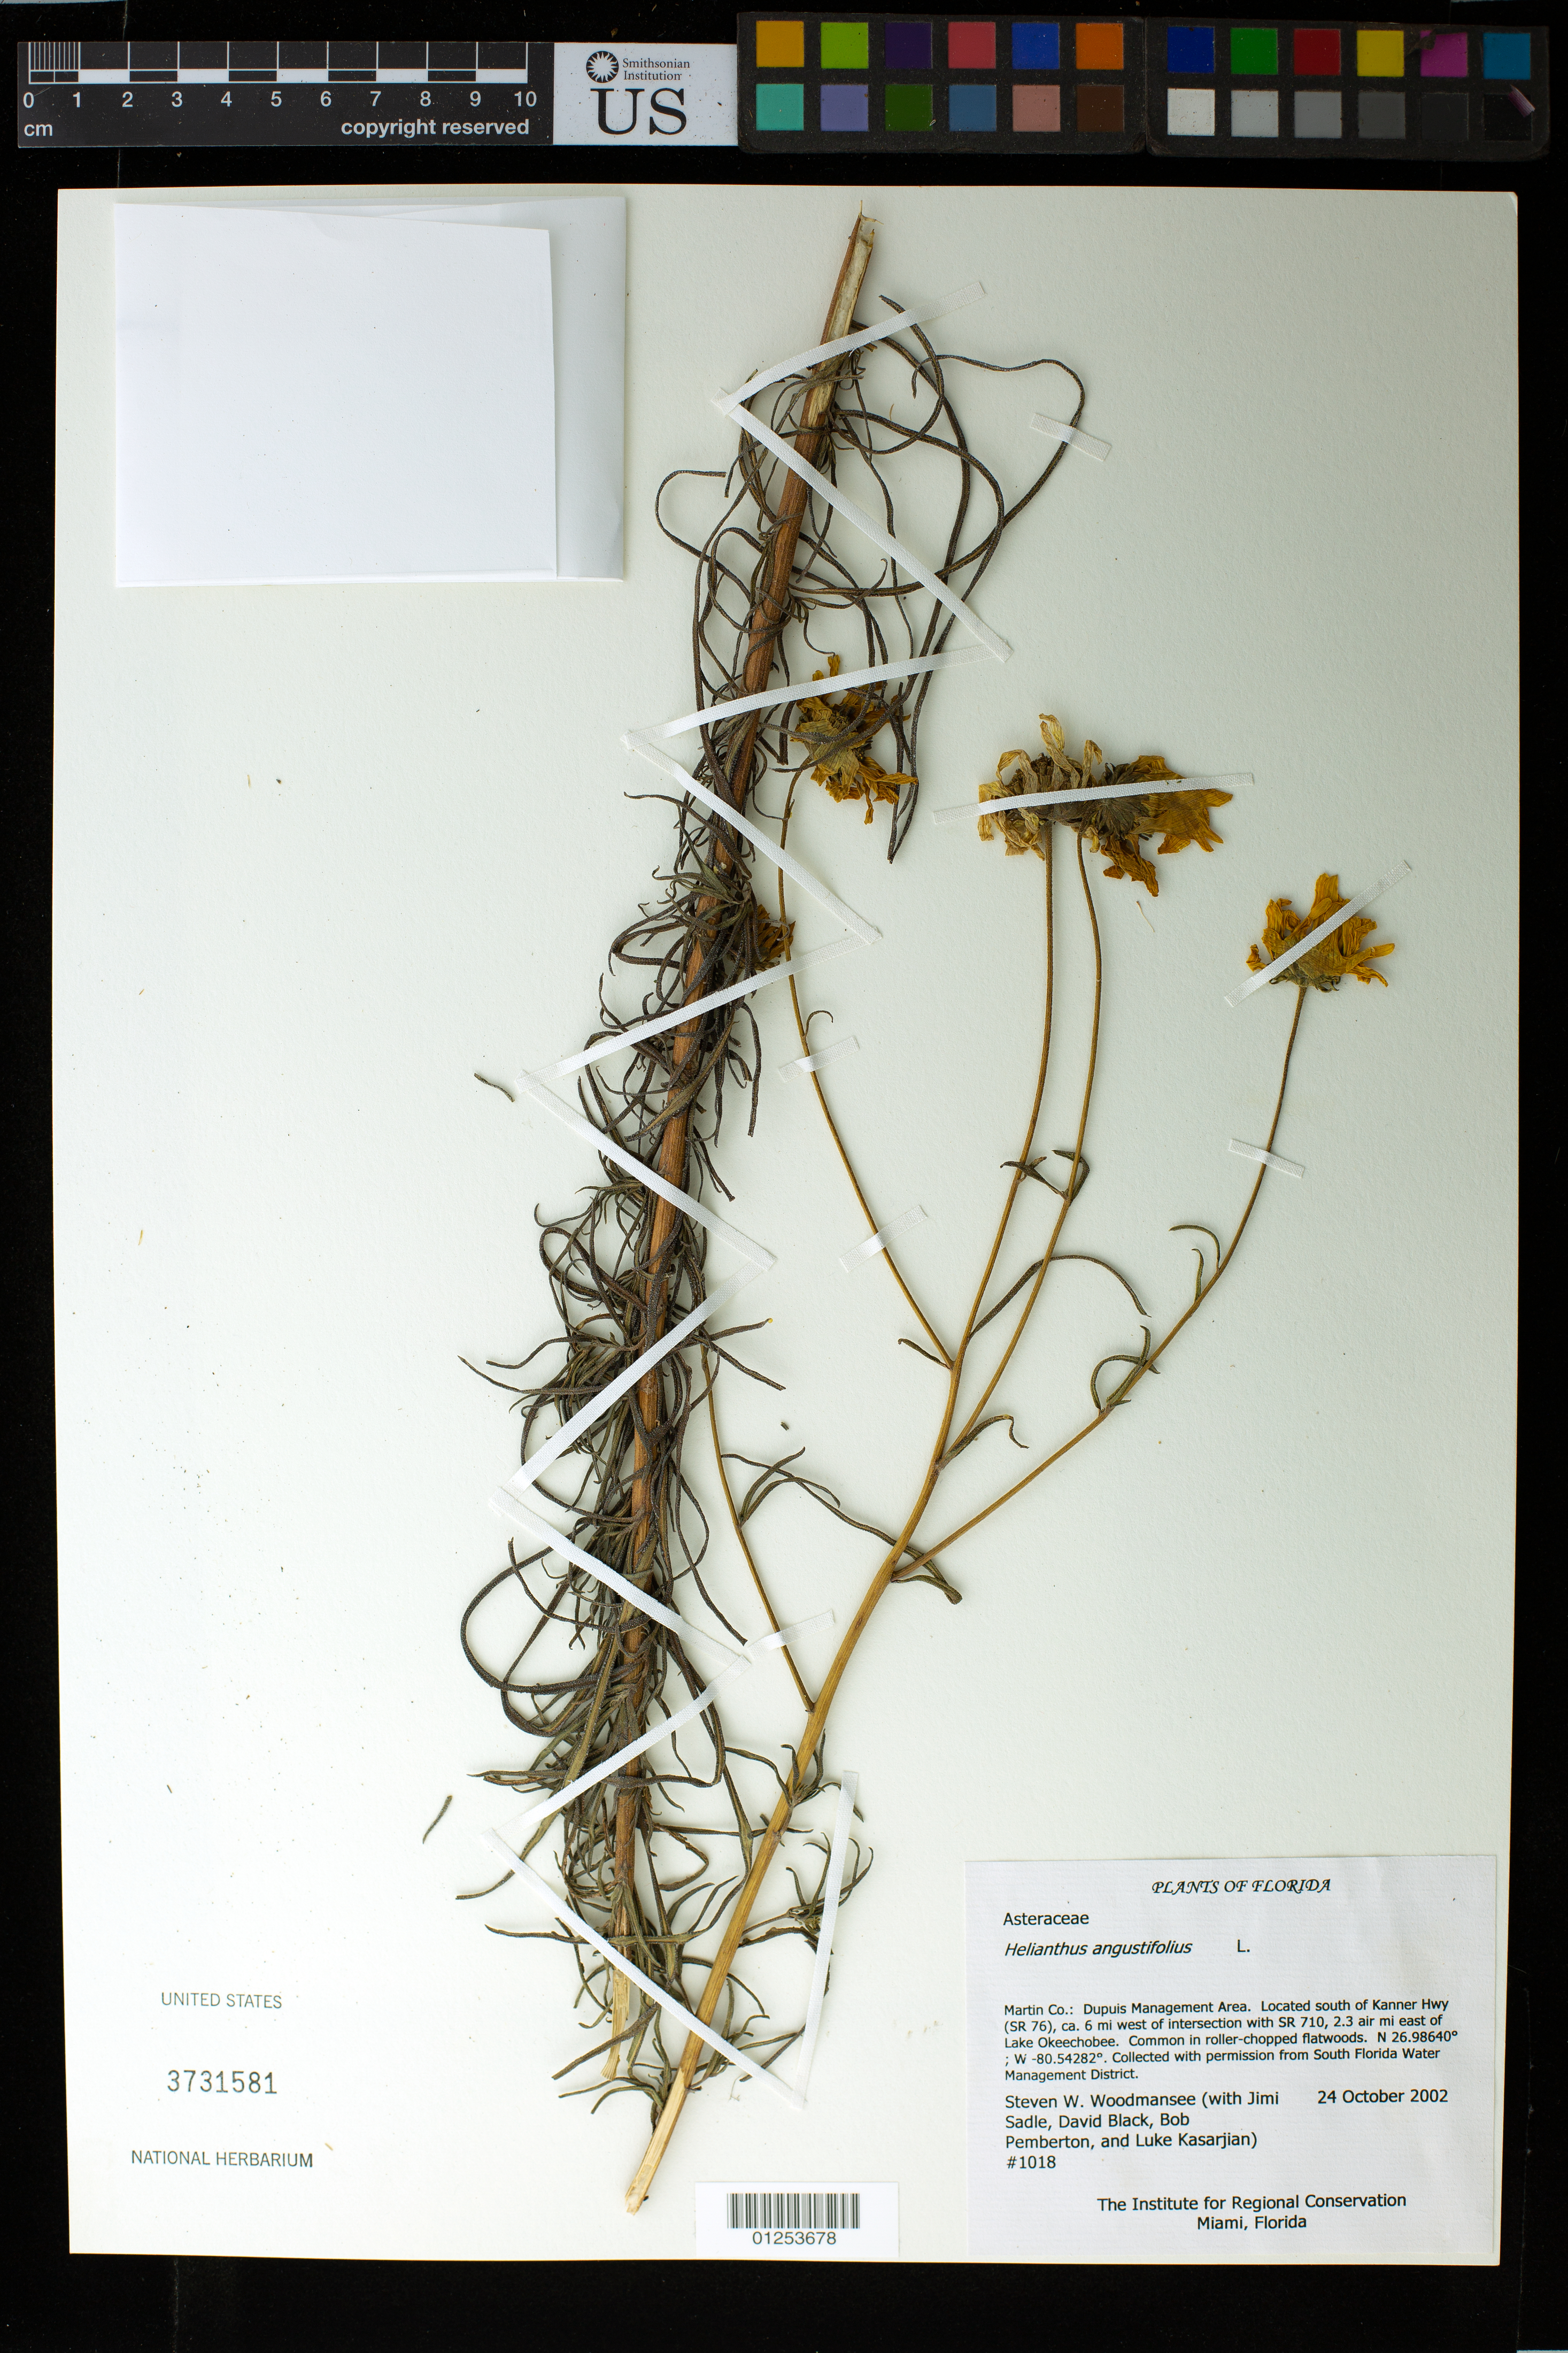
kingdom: Plantae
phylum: Tracheophyta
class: Magnoliopsida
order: Asterales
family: Asteraceae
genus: Helianthus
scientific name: Helianthus angustifolius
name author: L.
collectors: S. Woodmansee, J. Sadle, D. Black, B. Pemberton & L. Kasarjian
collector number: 1018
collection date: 2002-10-24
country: United States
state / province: Florida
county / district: Martin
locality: Marin Co.: Dupuis Management Area. Located south of Kanner Hwy (SR 76), ca. 6 mi west of intersection with SR 710, 2.3 air mi east of Lake Okeechobee. Common in roller-chopped flatwoods.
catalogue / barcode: US 3731581